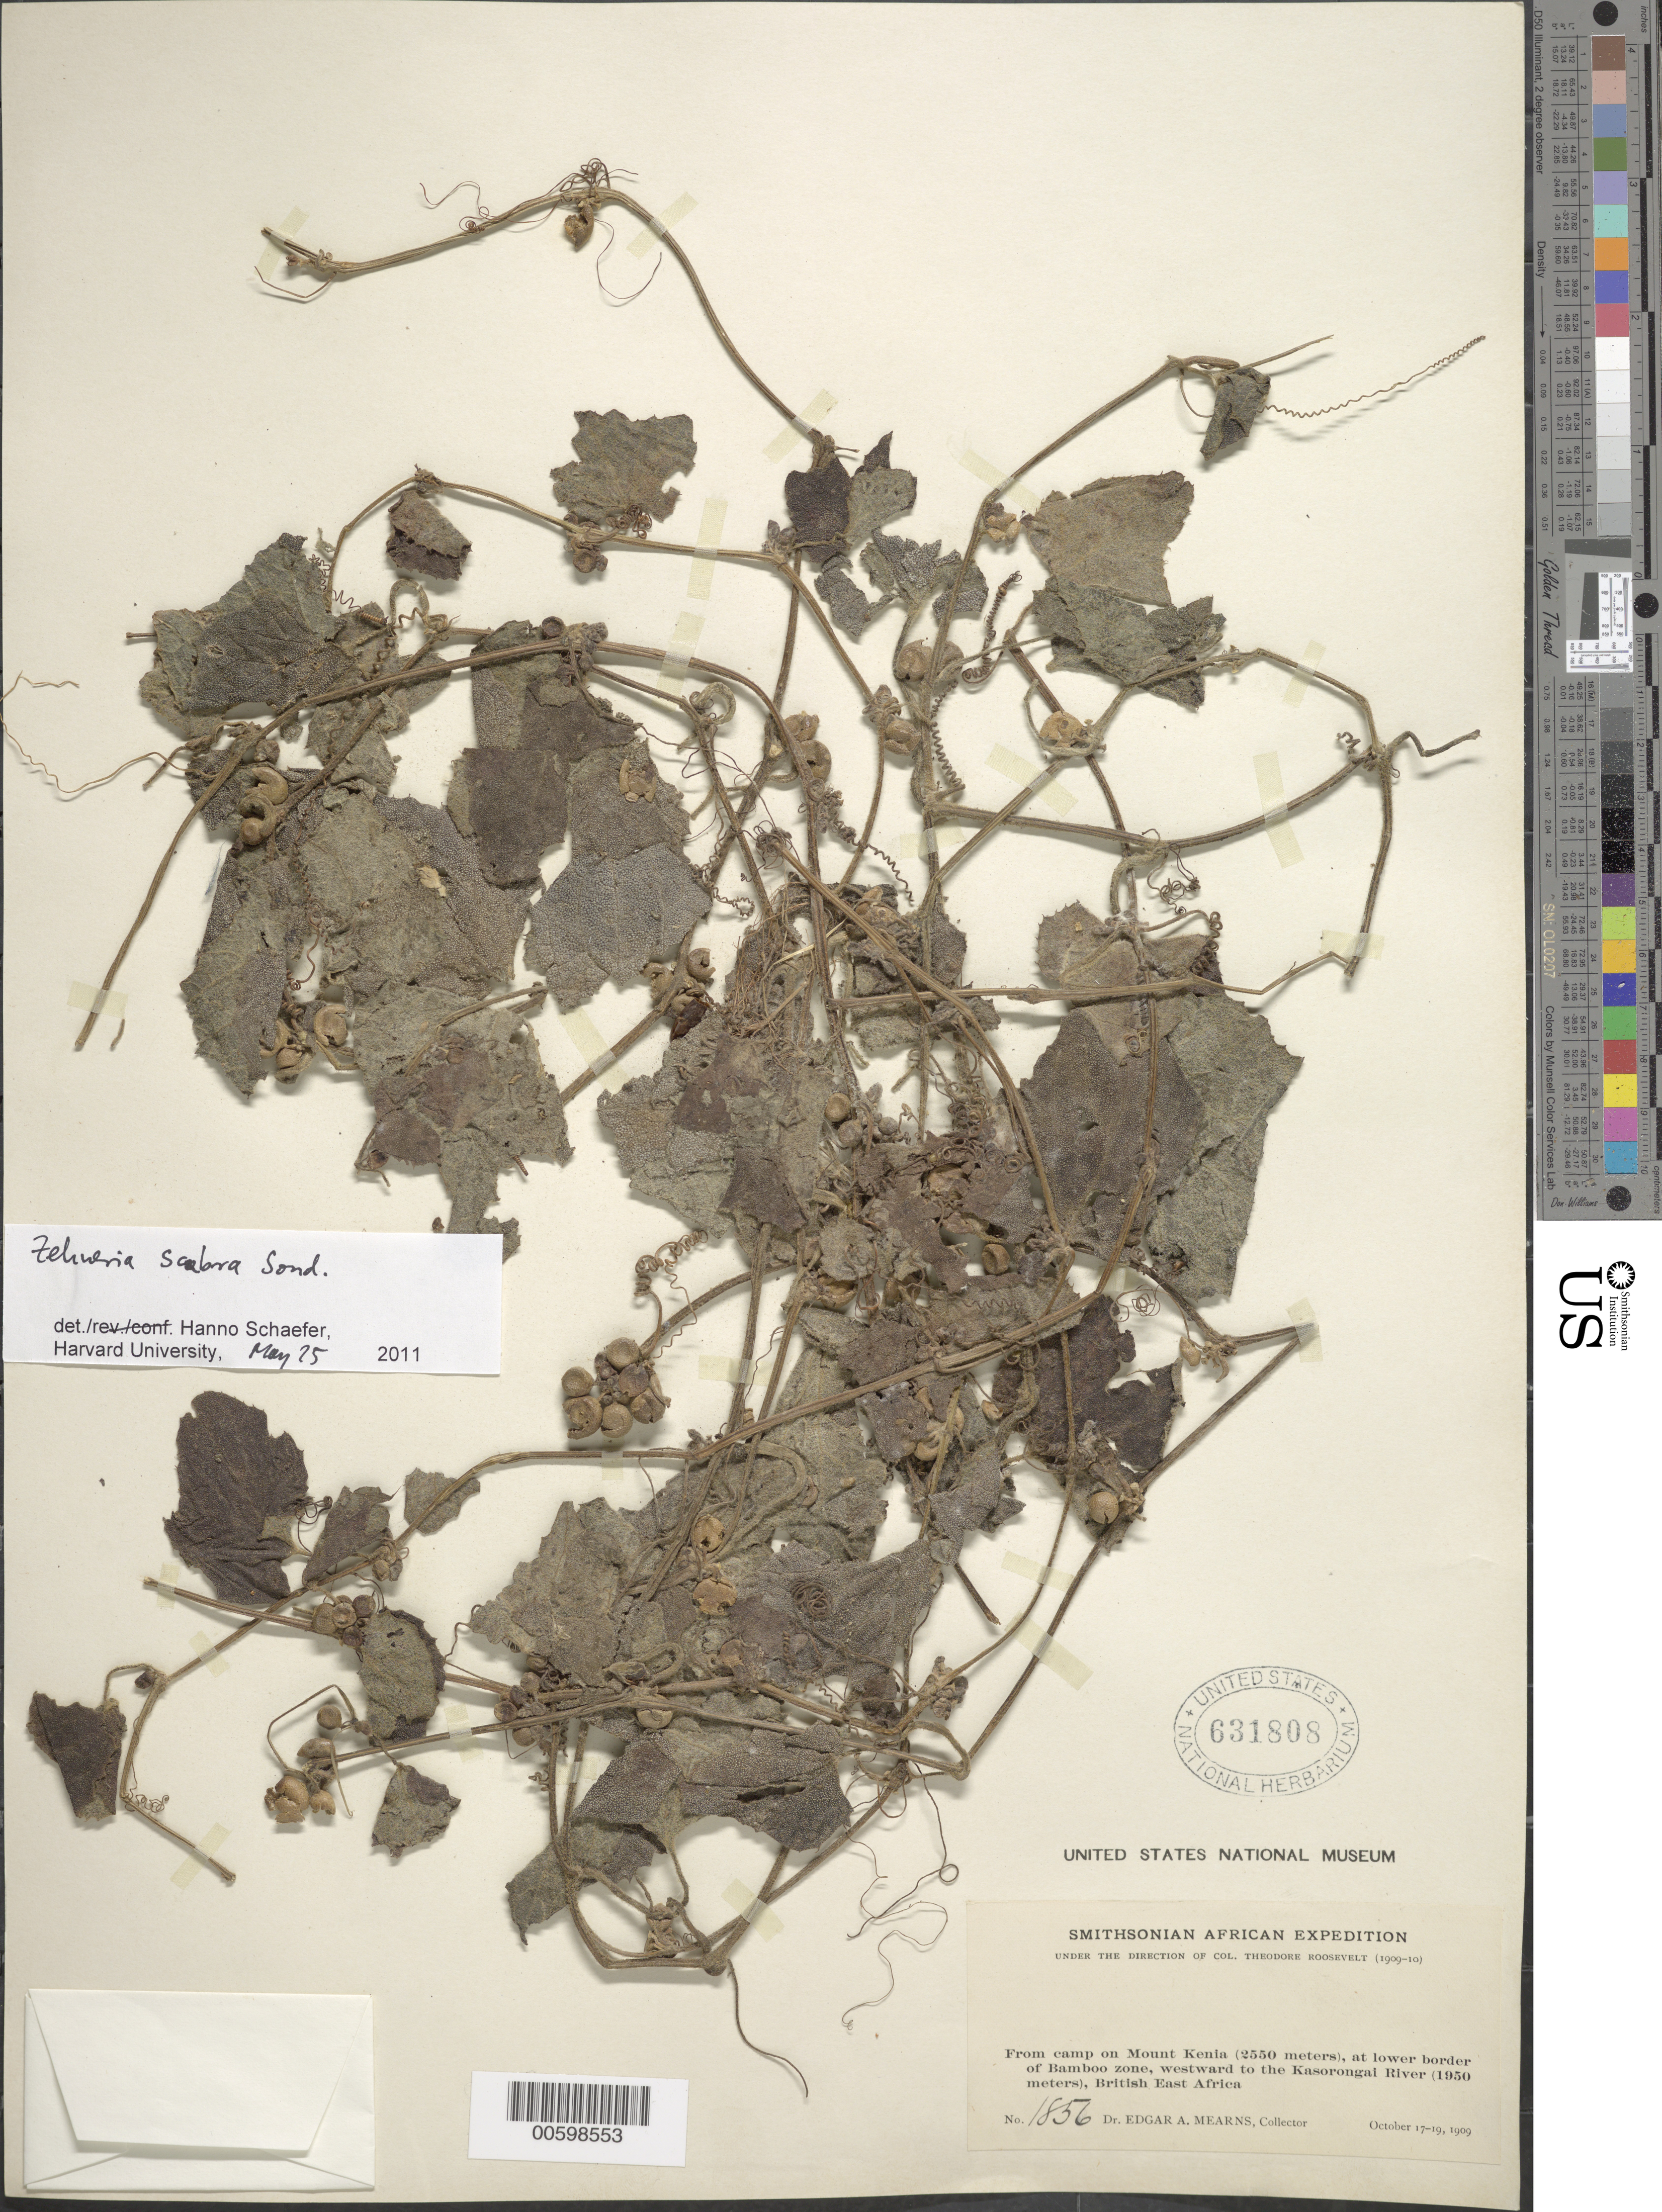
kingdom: Plantae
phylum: Tracheophyta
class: Magnoliopsida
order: Cucurbitales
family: Cucurbitaceae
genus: Zehneria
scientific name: Zehneria scabra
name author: (L. f.) Sond.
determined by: Schaefer, Hanno, Harvard University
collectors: E. A. Mearns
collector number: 1856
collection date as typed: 17 Oct 1909 to 19 Oct 1909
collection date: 1909-10-17/1909-10-19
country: Kenya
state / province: Nyeri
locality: From camp on Mount Kenya, at lower border of Bamboo zone, westward to the Kasorongai river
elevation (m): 1950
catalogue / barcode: US 631808